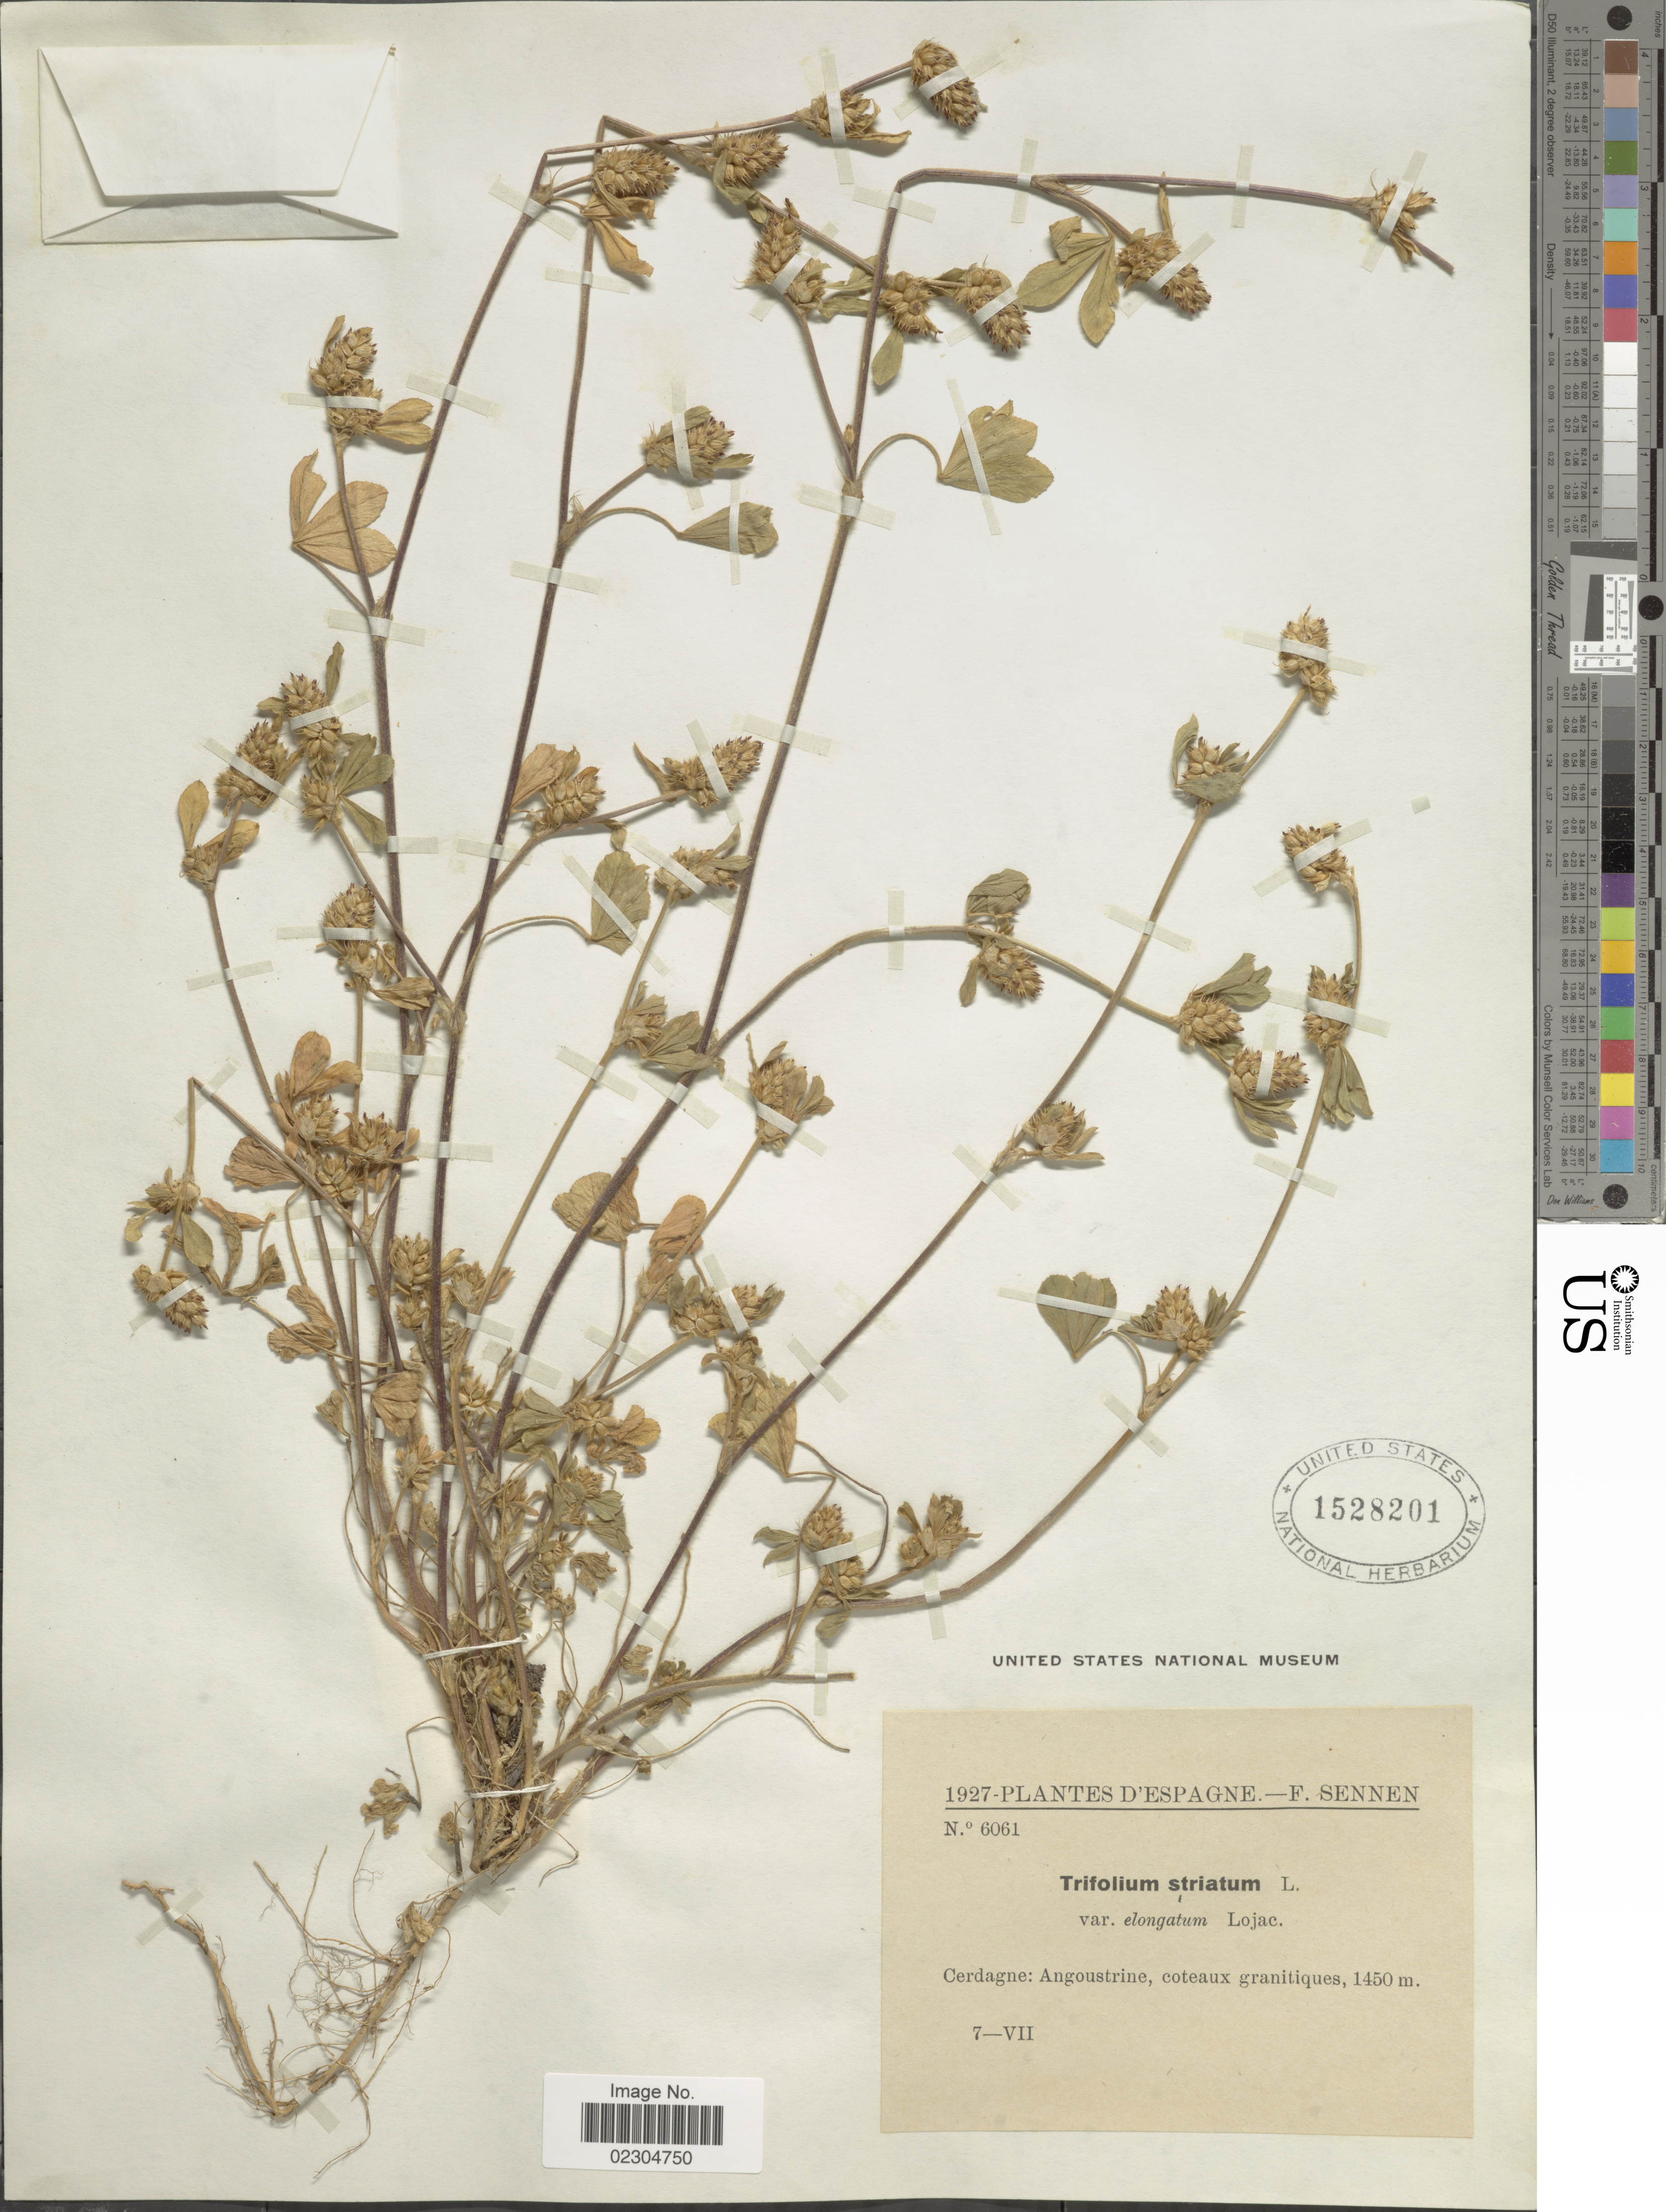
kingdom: Plantae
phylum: Tracheophyta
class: Magnoliopsida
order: Fabales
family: Fabaceae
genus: Trifolium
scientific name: Trifolium striatum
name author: L.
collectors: E. Sennen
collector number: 6061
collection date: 1927-07-07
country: Spain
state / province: Islas Baleares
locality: Cerdagne: Angoustrine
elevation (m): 1450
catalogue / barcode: US 1528201